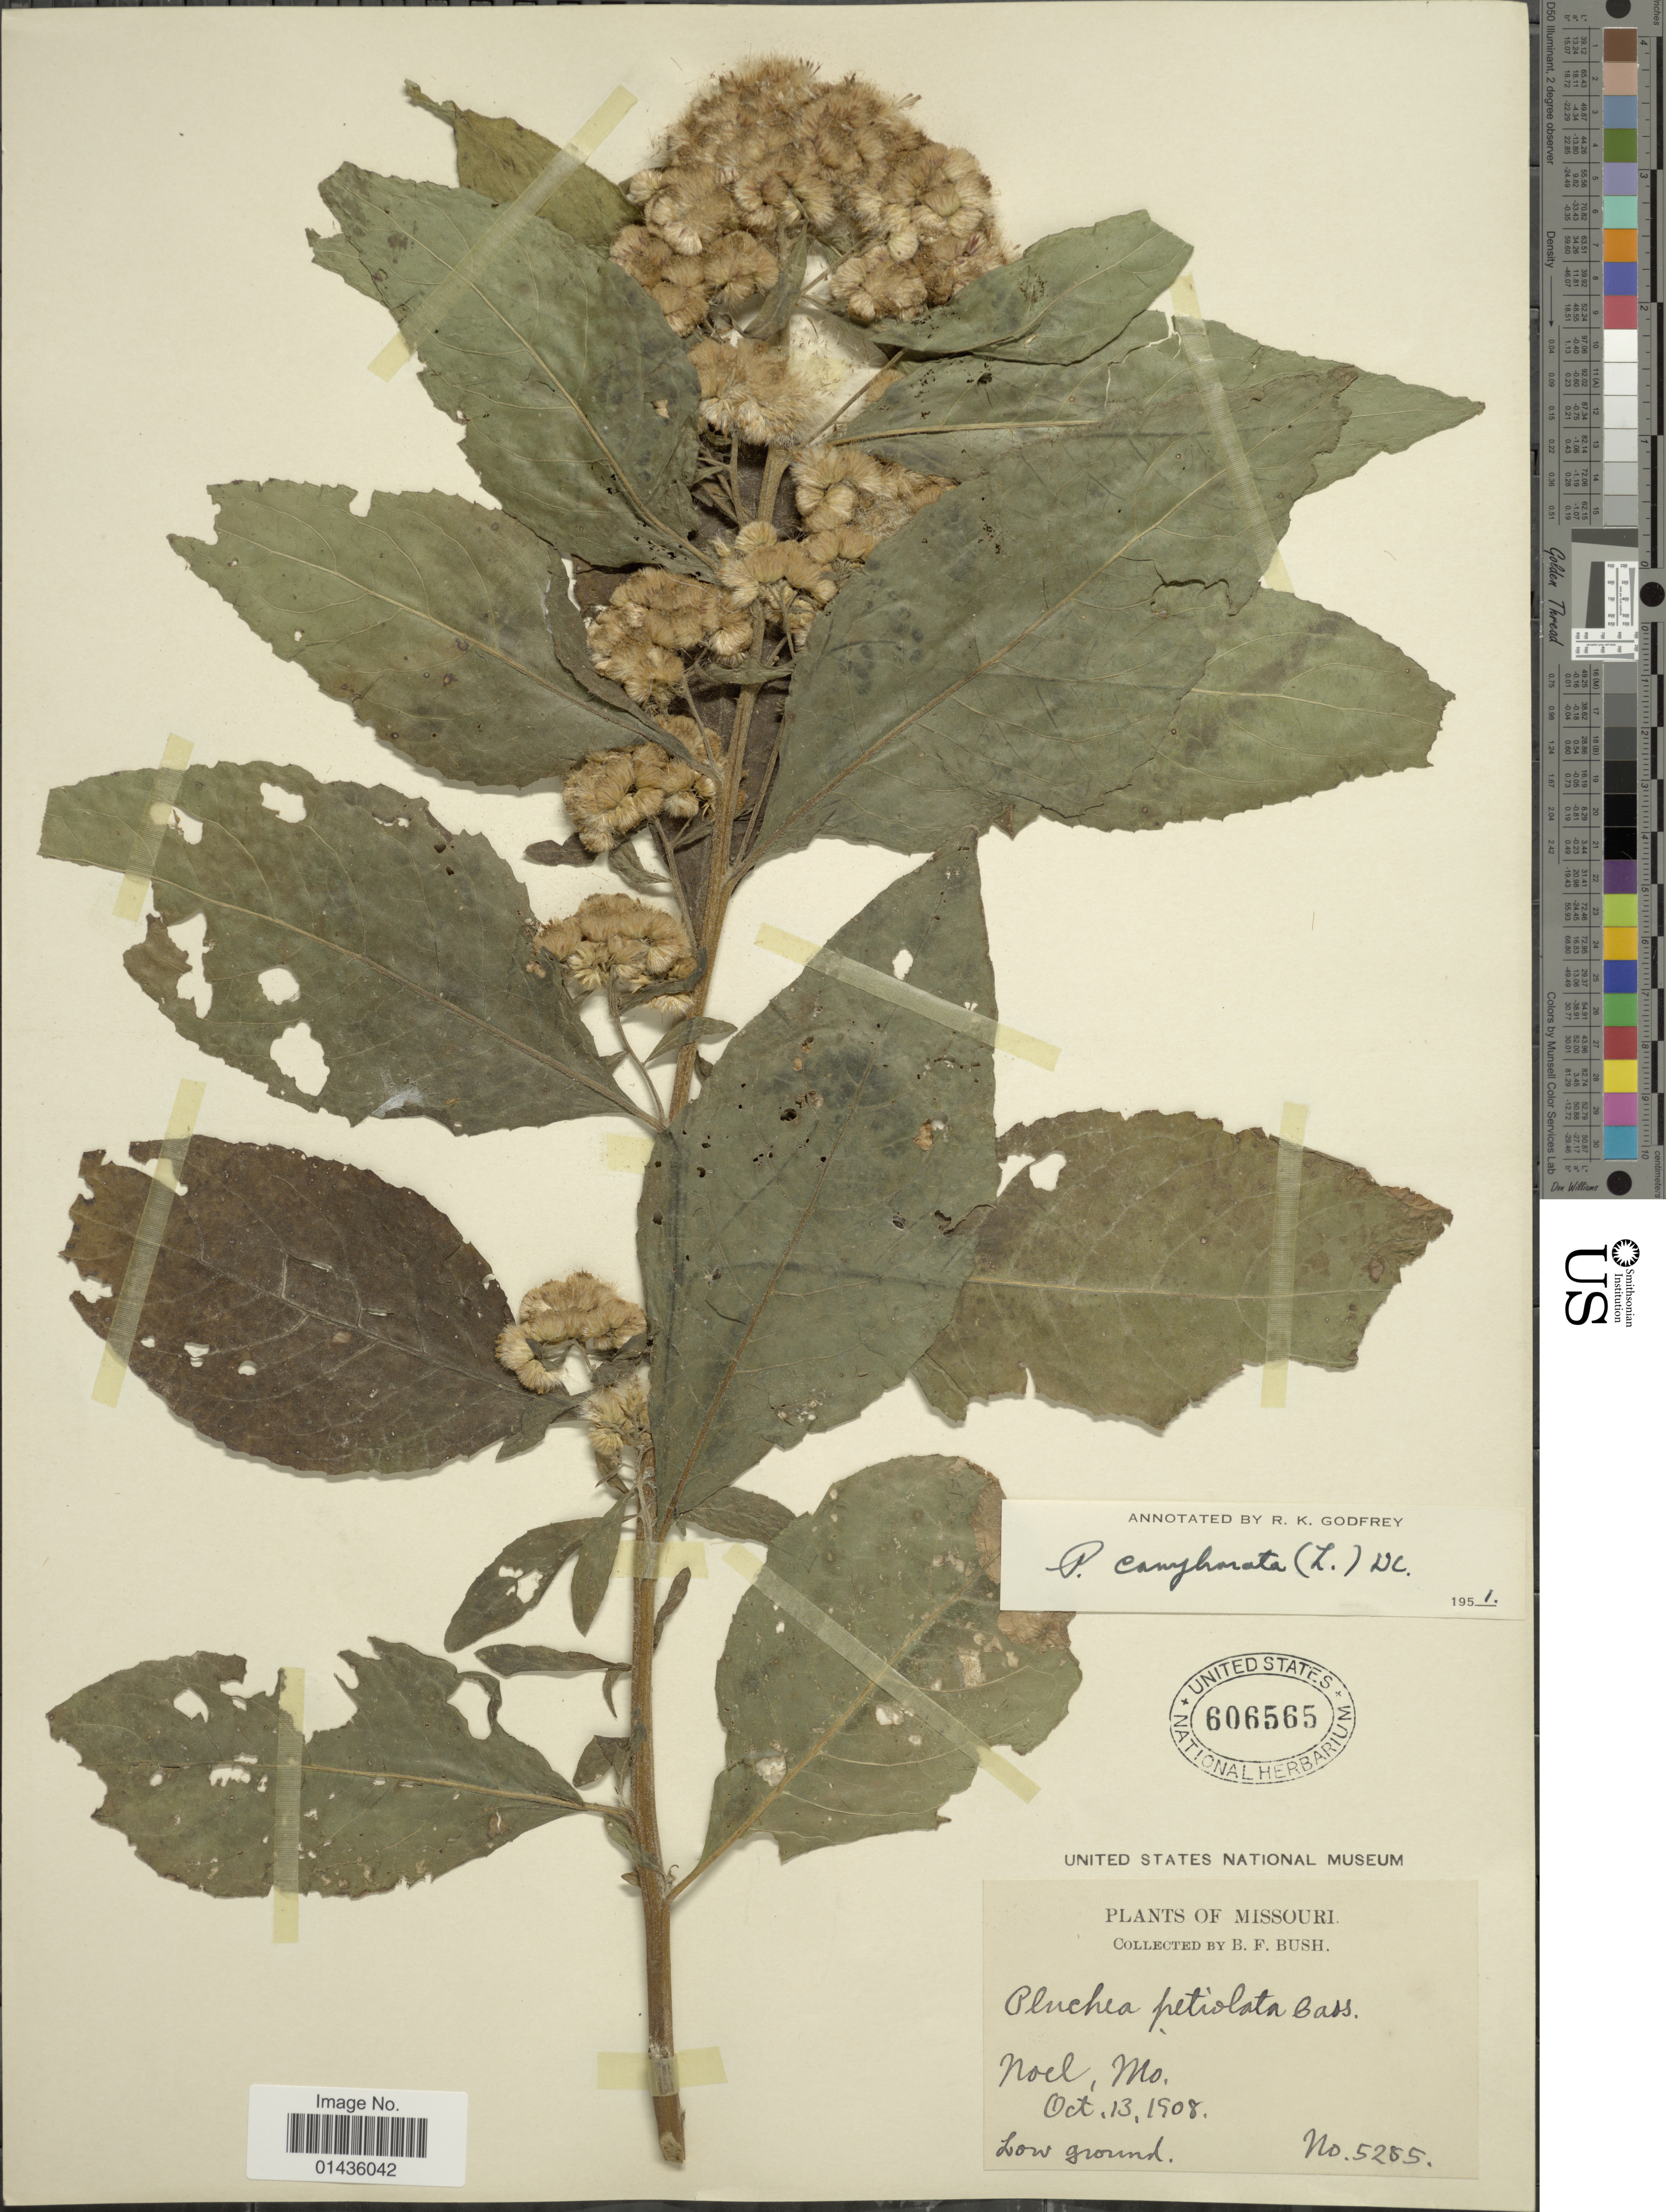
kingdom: Plantae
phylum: Tracheophyta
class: Magnoliopsida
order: Asterales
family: Asteraceae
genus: Pluchea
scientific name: Pluchea camphorata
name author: (L.) DC.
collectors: B. F. Bush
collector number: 5285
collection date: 1908-10-13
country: United States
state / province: Missouri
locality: Noel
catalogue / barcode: US 606565